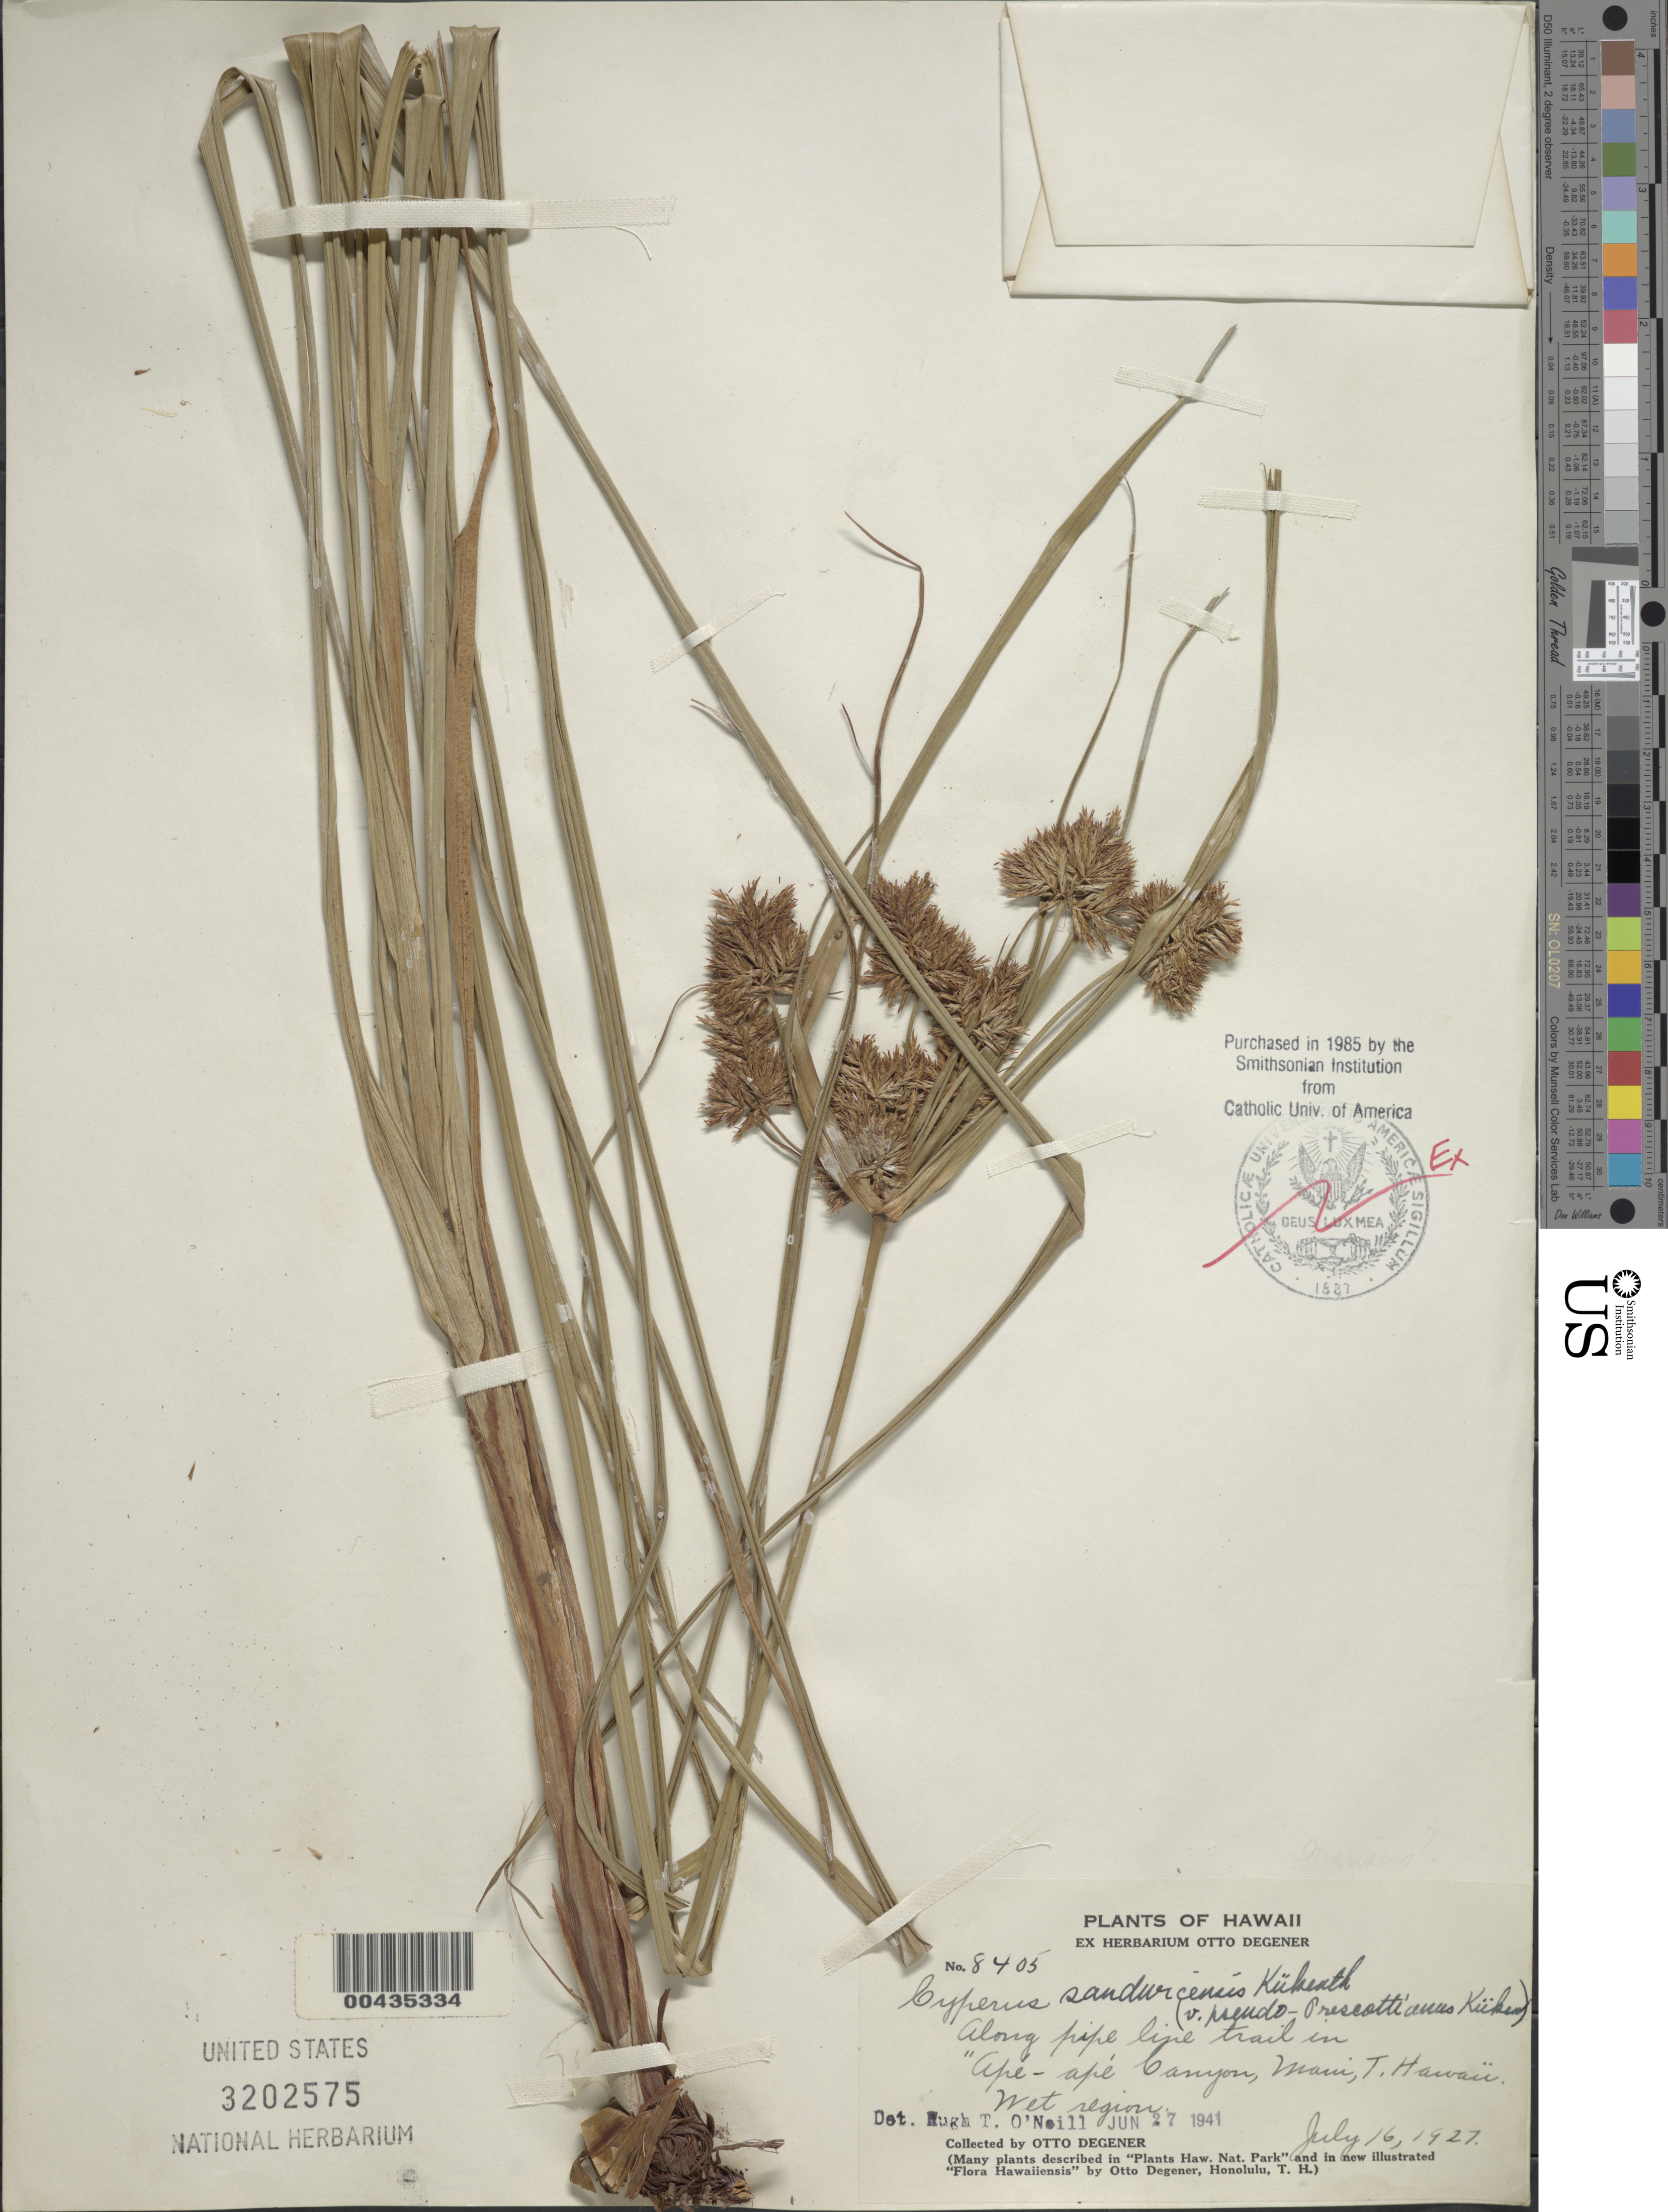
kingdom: Plantae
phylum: Tracheophyta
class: Liliopsida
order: Poales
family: Cyperaceae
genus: Cyperus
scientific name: Cyperus sandwicensis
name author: Kük.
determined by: O'Neill, Hugh T.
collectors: O. Degener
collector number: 8405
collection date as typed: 16 Jul 1927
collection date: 1927-07-16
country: United States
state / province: Hawaii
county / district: Maui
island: Maui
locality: Along pipe line trail in Ape-ape Canyon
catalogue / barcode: US 3202575